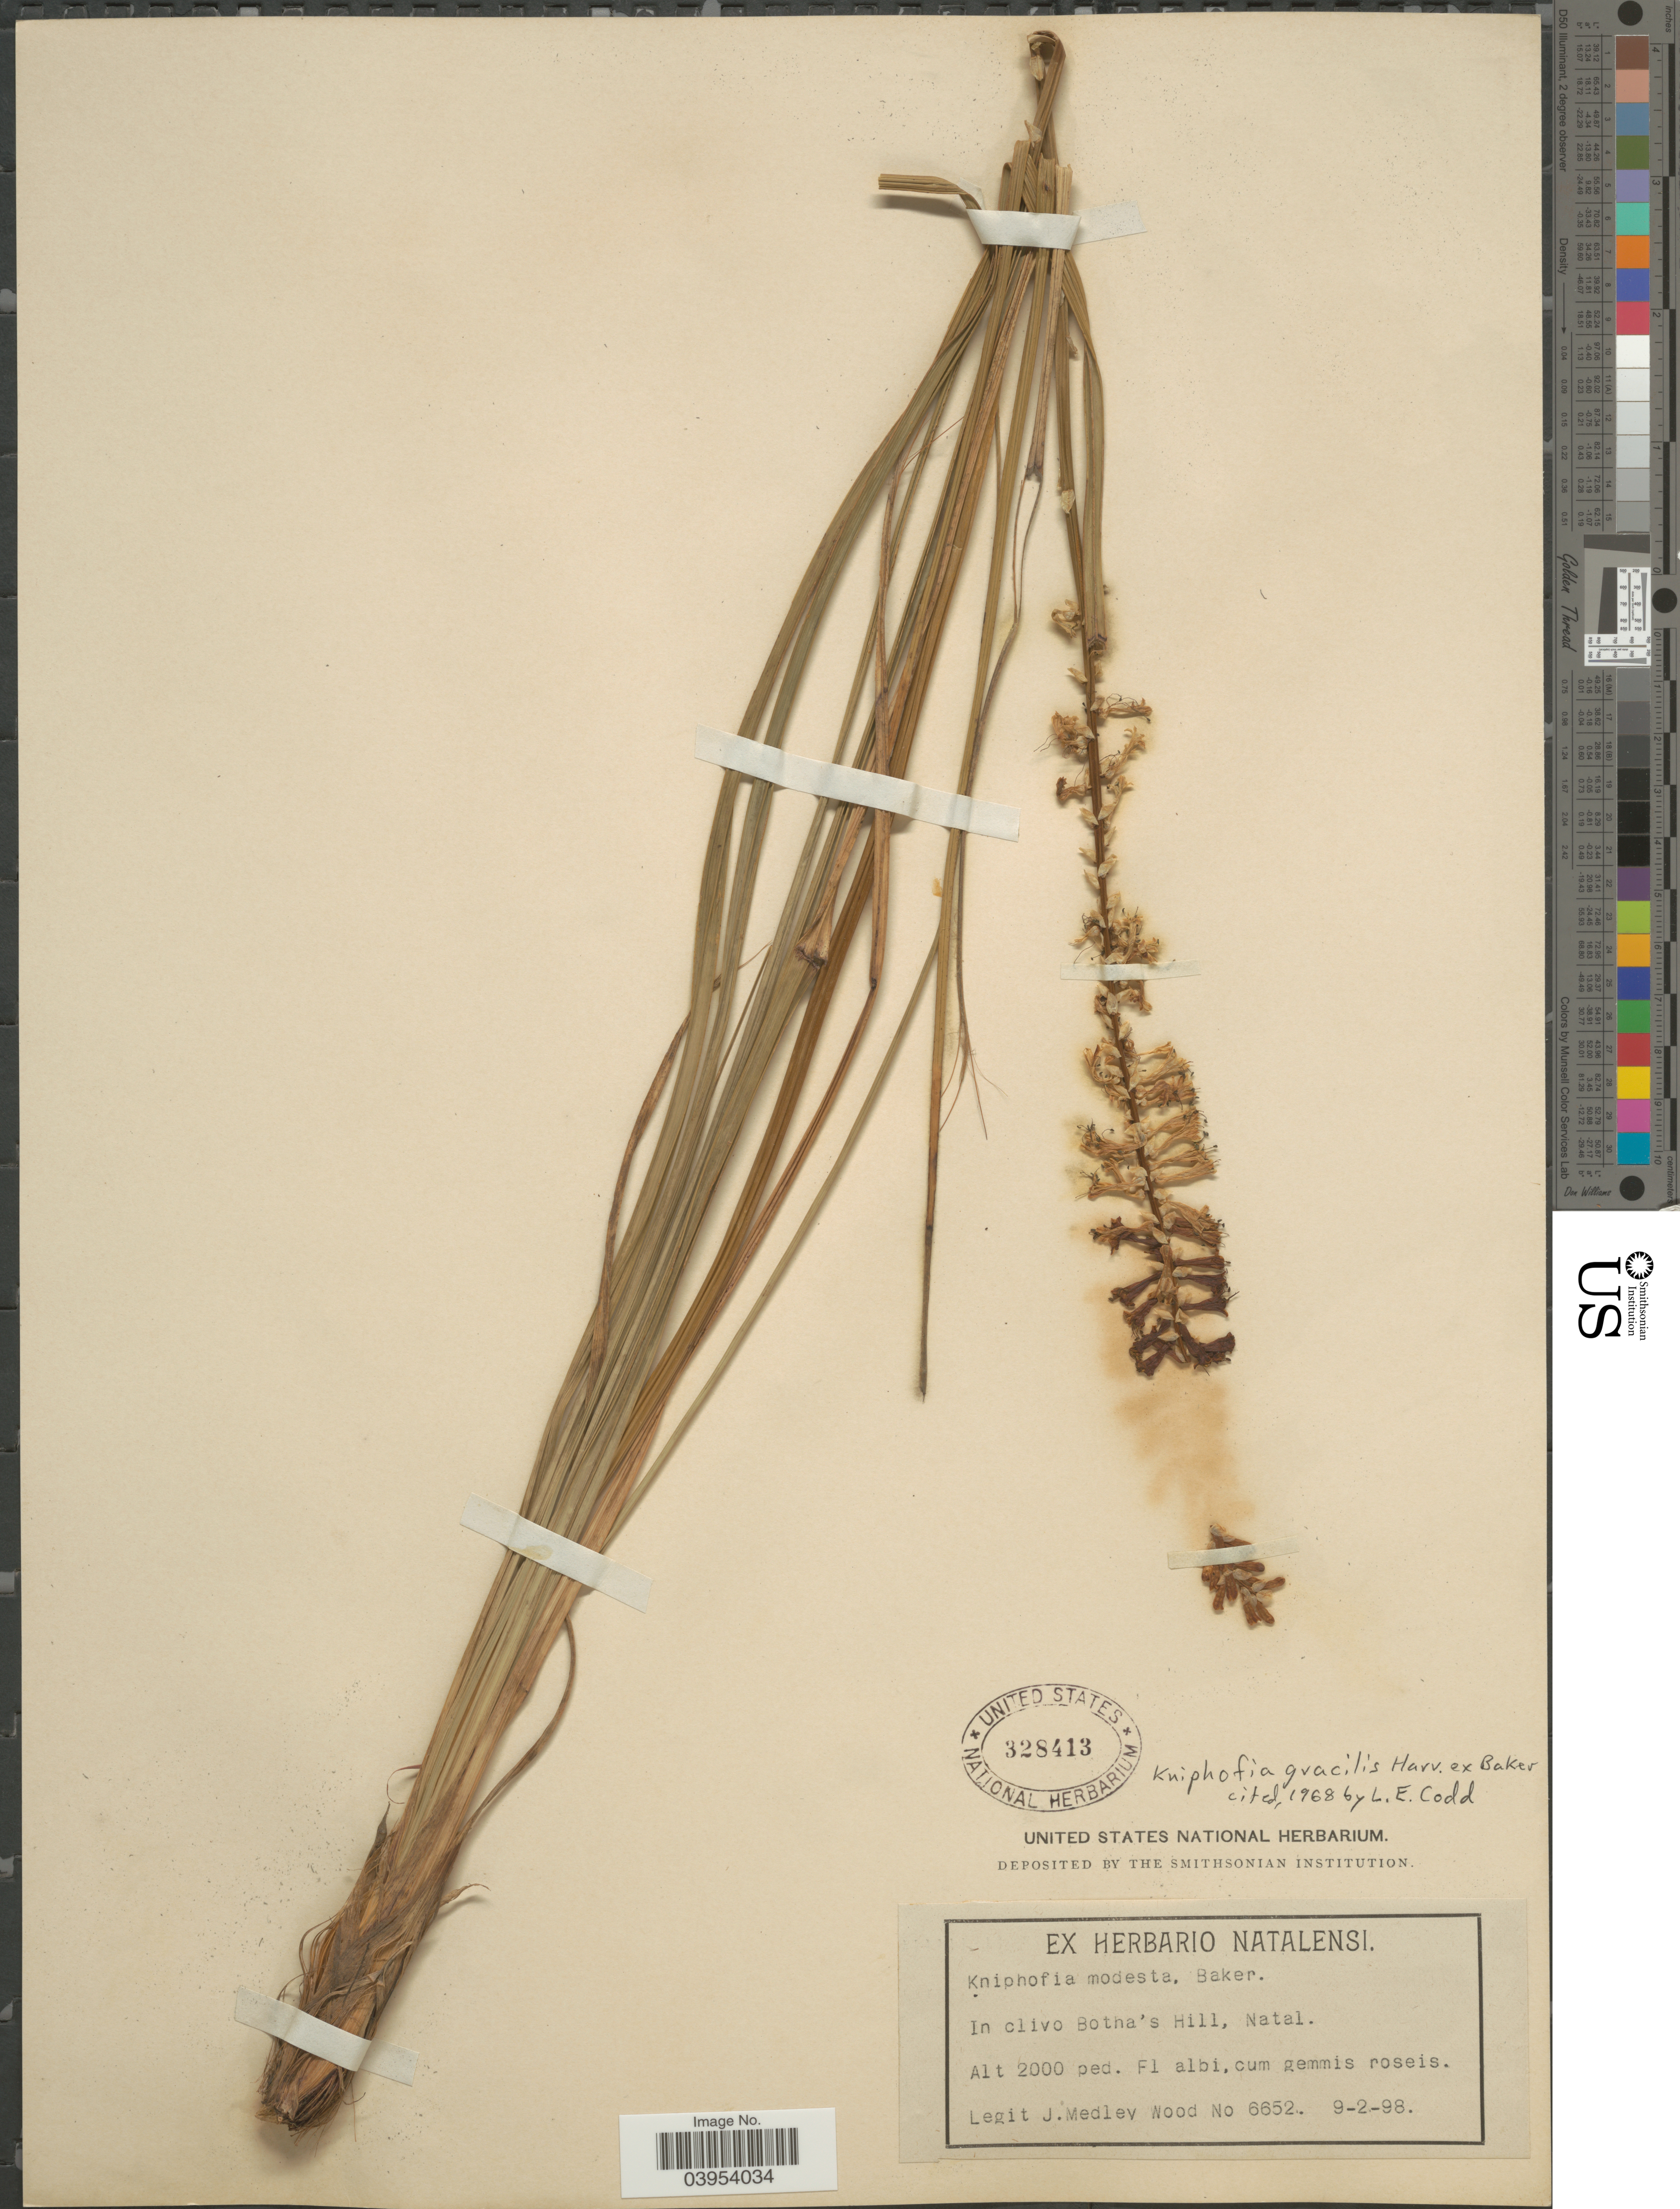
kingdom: Plantae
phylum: Tracheophyta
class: Liliopsida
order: Asparagales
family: Asphodelaceae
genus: Kniphofia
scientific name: Kniphofia gracilis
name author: Harv. ex Baker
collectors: J. Medley Wood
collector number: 6652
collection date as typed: Transcribed d/m/y: 9/2/98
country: South Africa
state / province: KwaZulu-Natal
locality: In clivo Botha's Hill, Natal.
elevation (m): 610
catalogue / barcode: US 328413